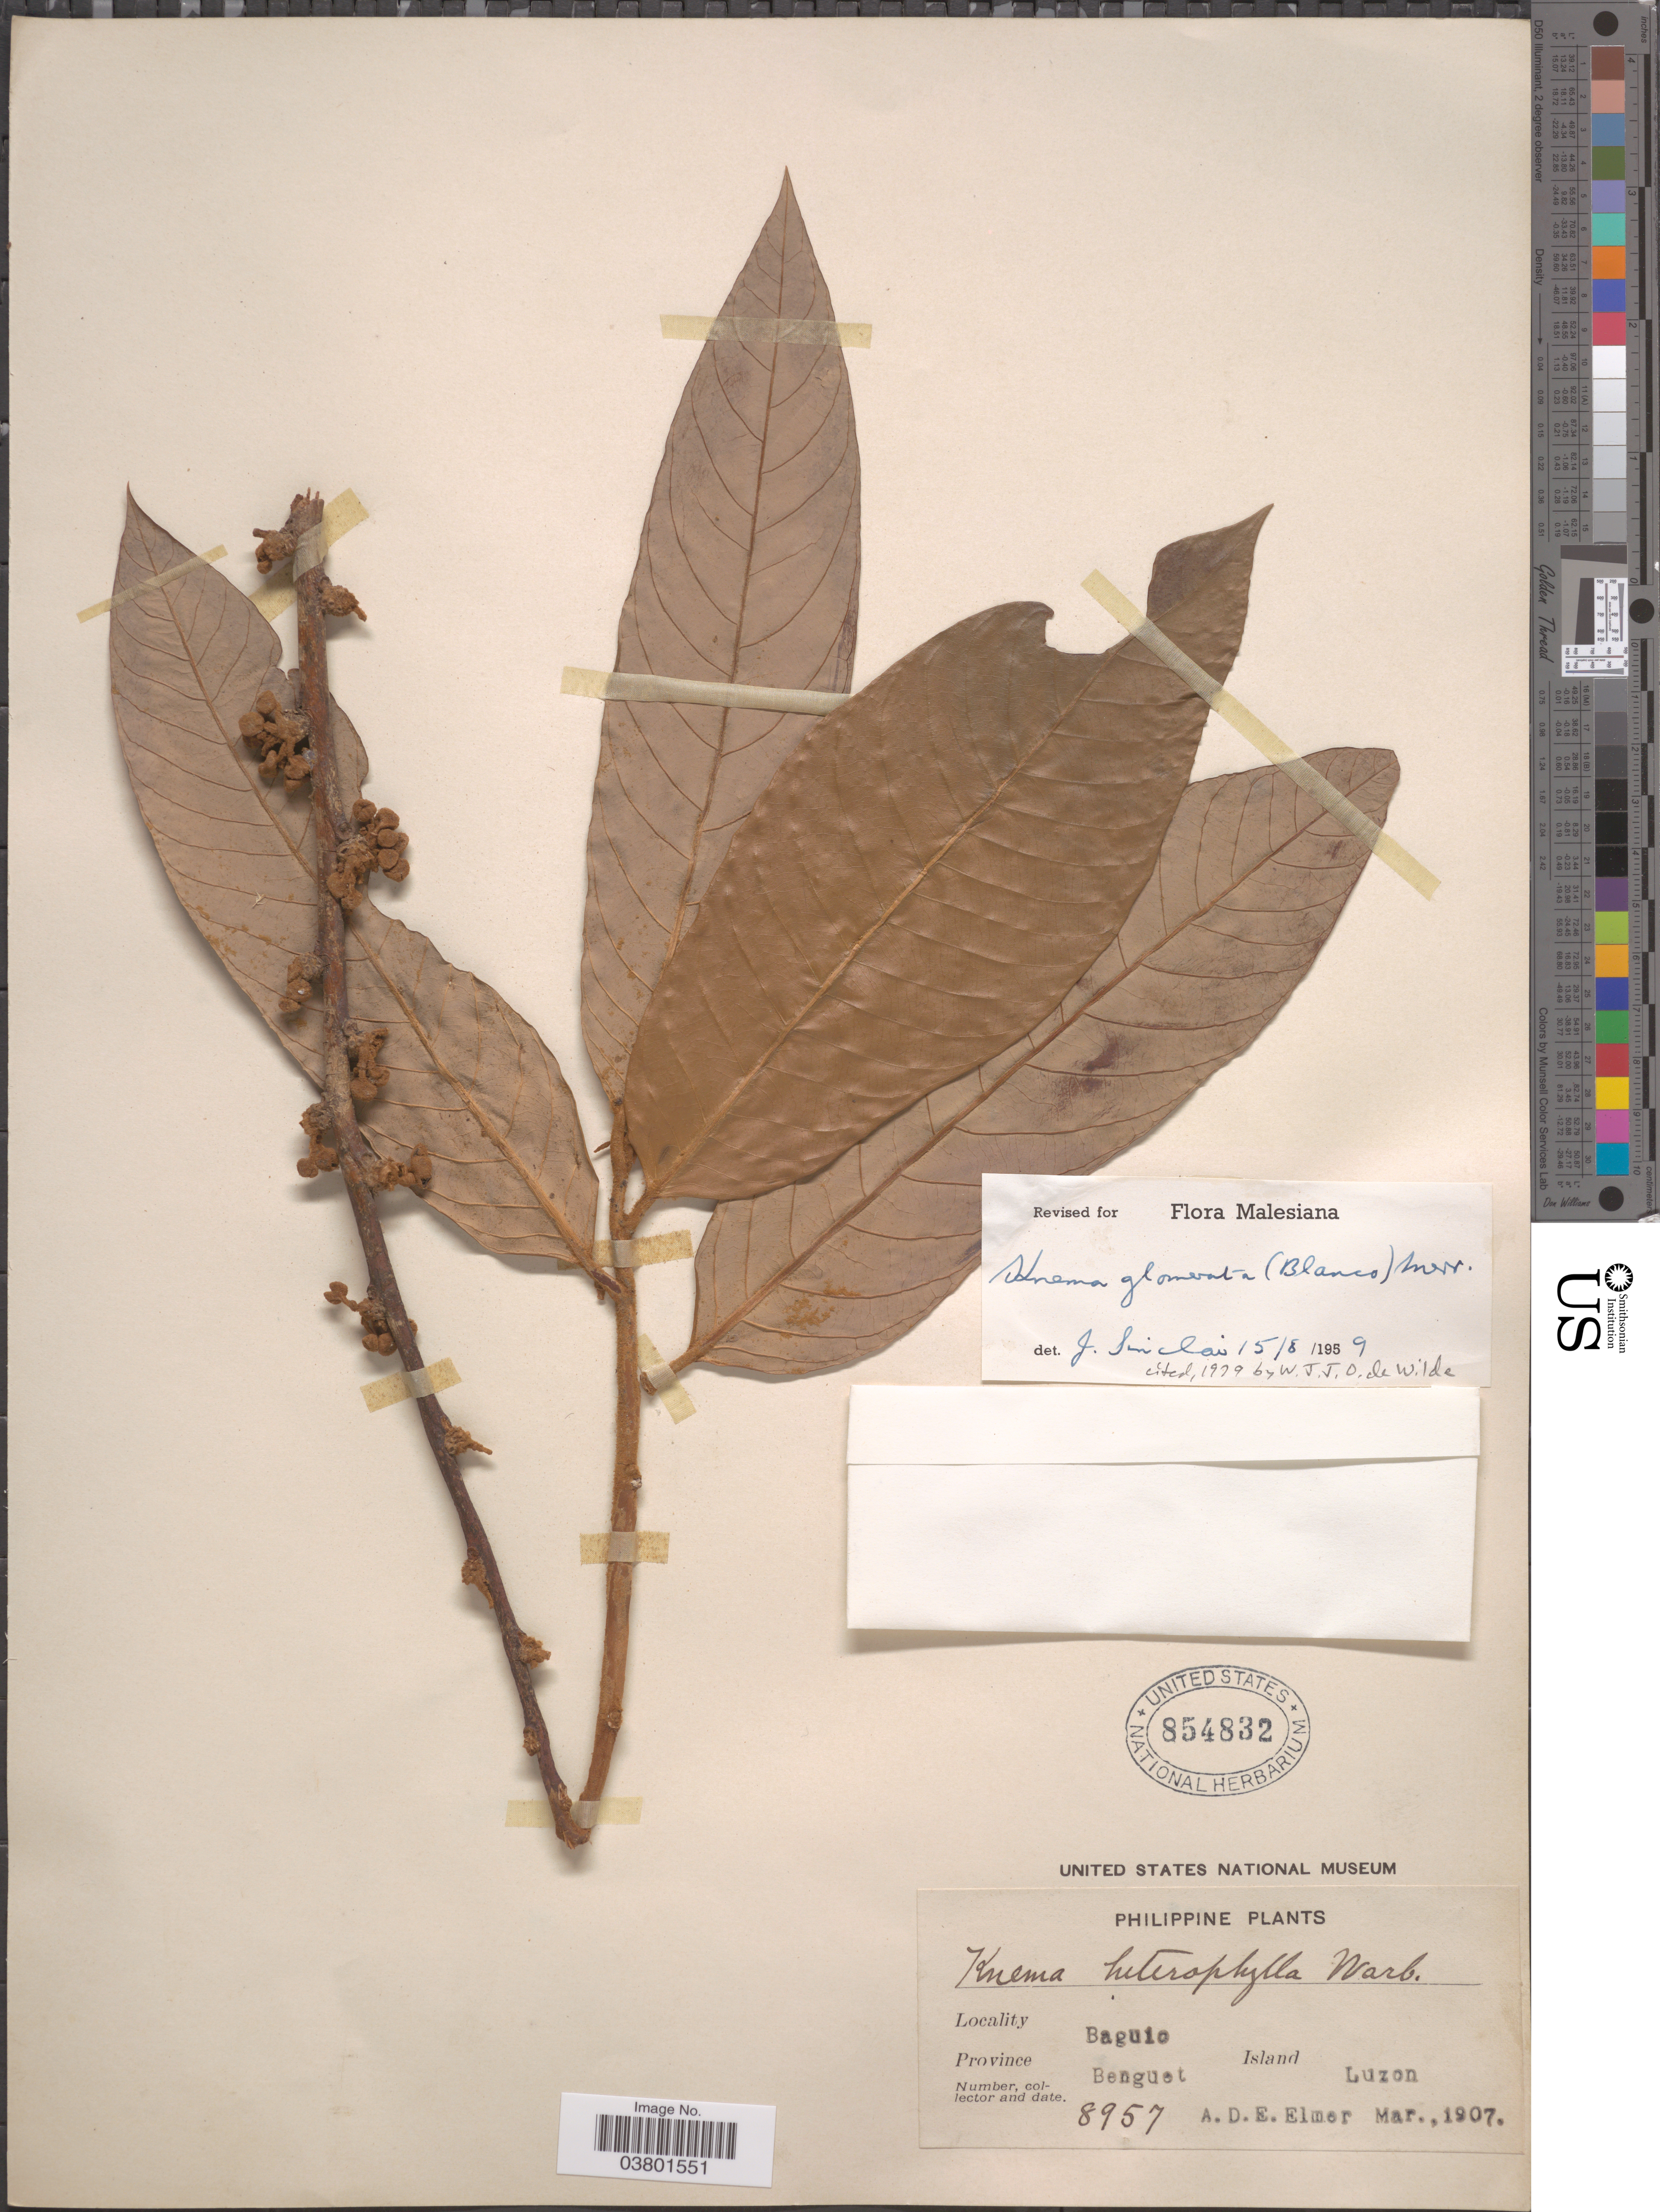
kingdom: Plantae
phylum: Tracheophyta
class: Magnoliopsida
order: Magnoliales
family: Myristicaceae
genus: Knema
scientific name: Knema glomerata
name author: (Blanco) Merr.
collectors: A. D. E. Elmer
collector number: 8957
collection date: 1907-03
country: Philippines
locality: Baguio. Province Benguet. Island Luzon.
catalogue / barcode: US 854832